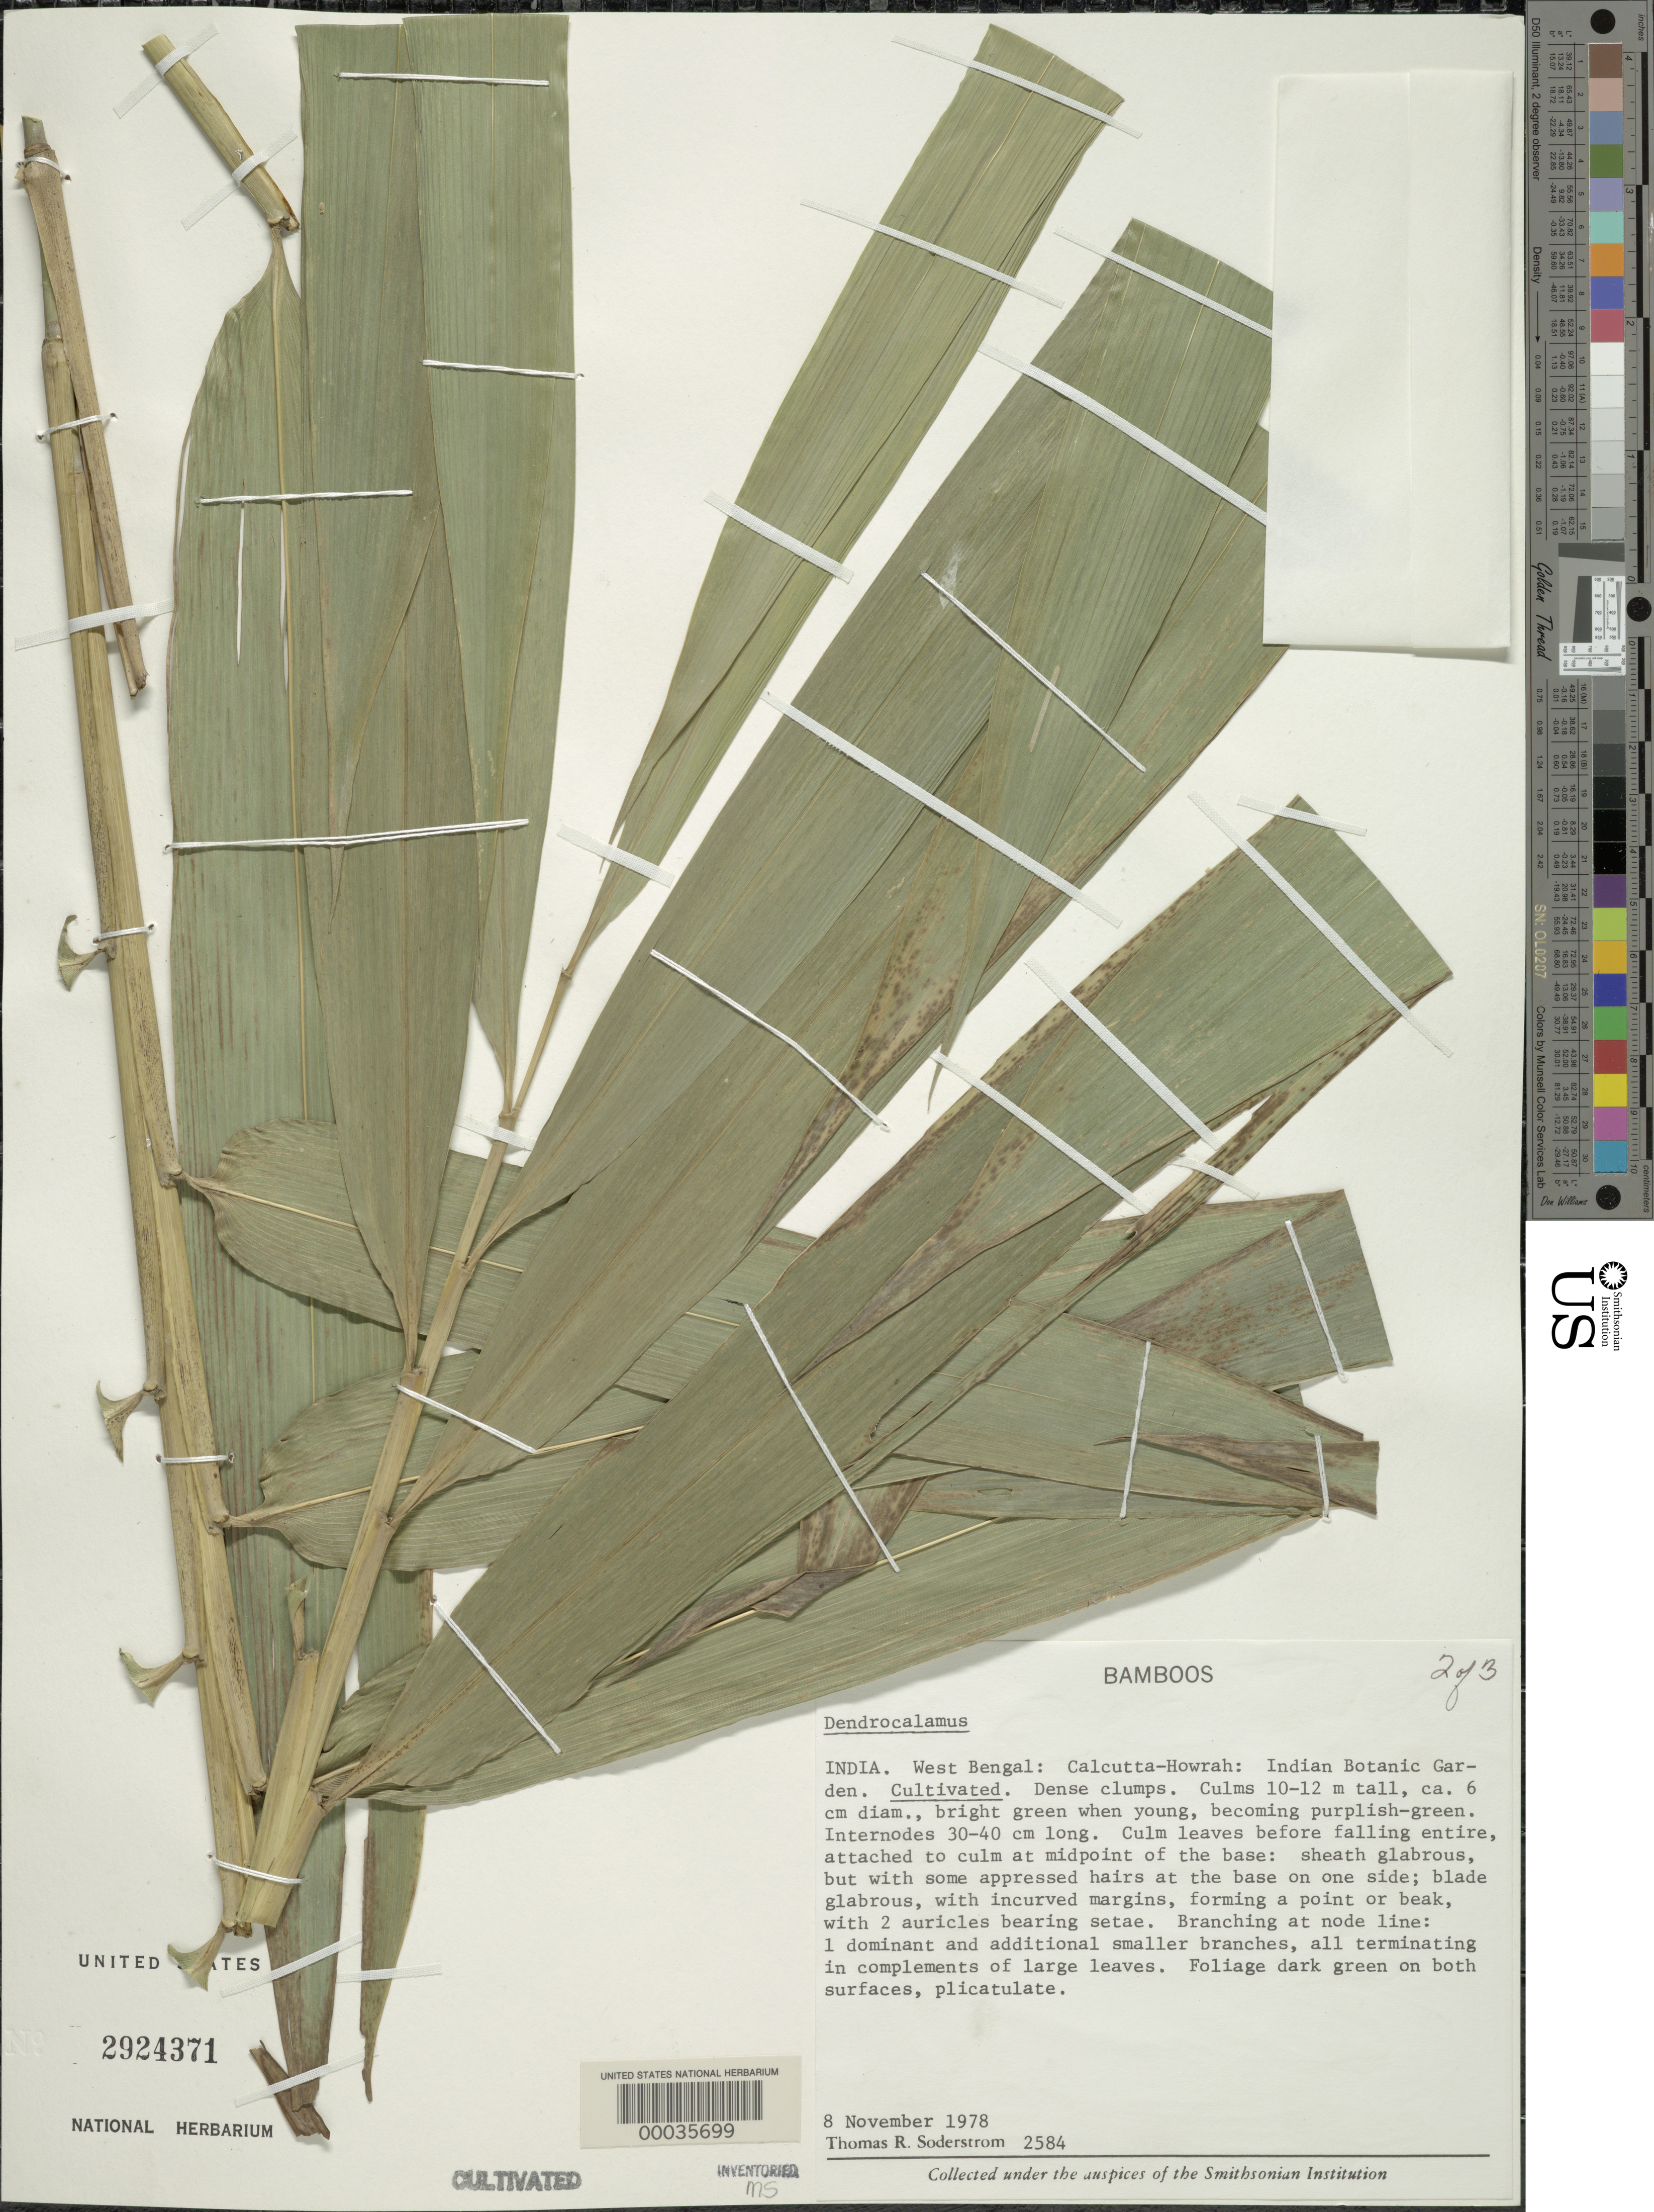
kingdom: Plantae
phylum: Tracheophyta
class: Liliopsida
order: Poales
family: Poaceae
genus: Dendrocalamus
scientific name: Dendrocalamus sp.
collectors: T. R. Soderstrom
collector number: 2584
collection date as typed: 08 Nov 1978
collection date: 1978-11-08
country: India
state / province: West Bengal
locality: Calcutta-howrah, indian botanic garden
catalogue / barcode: US 2924371